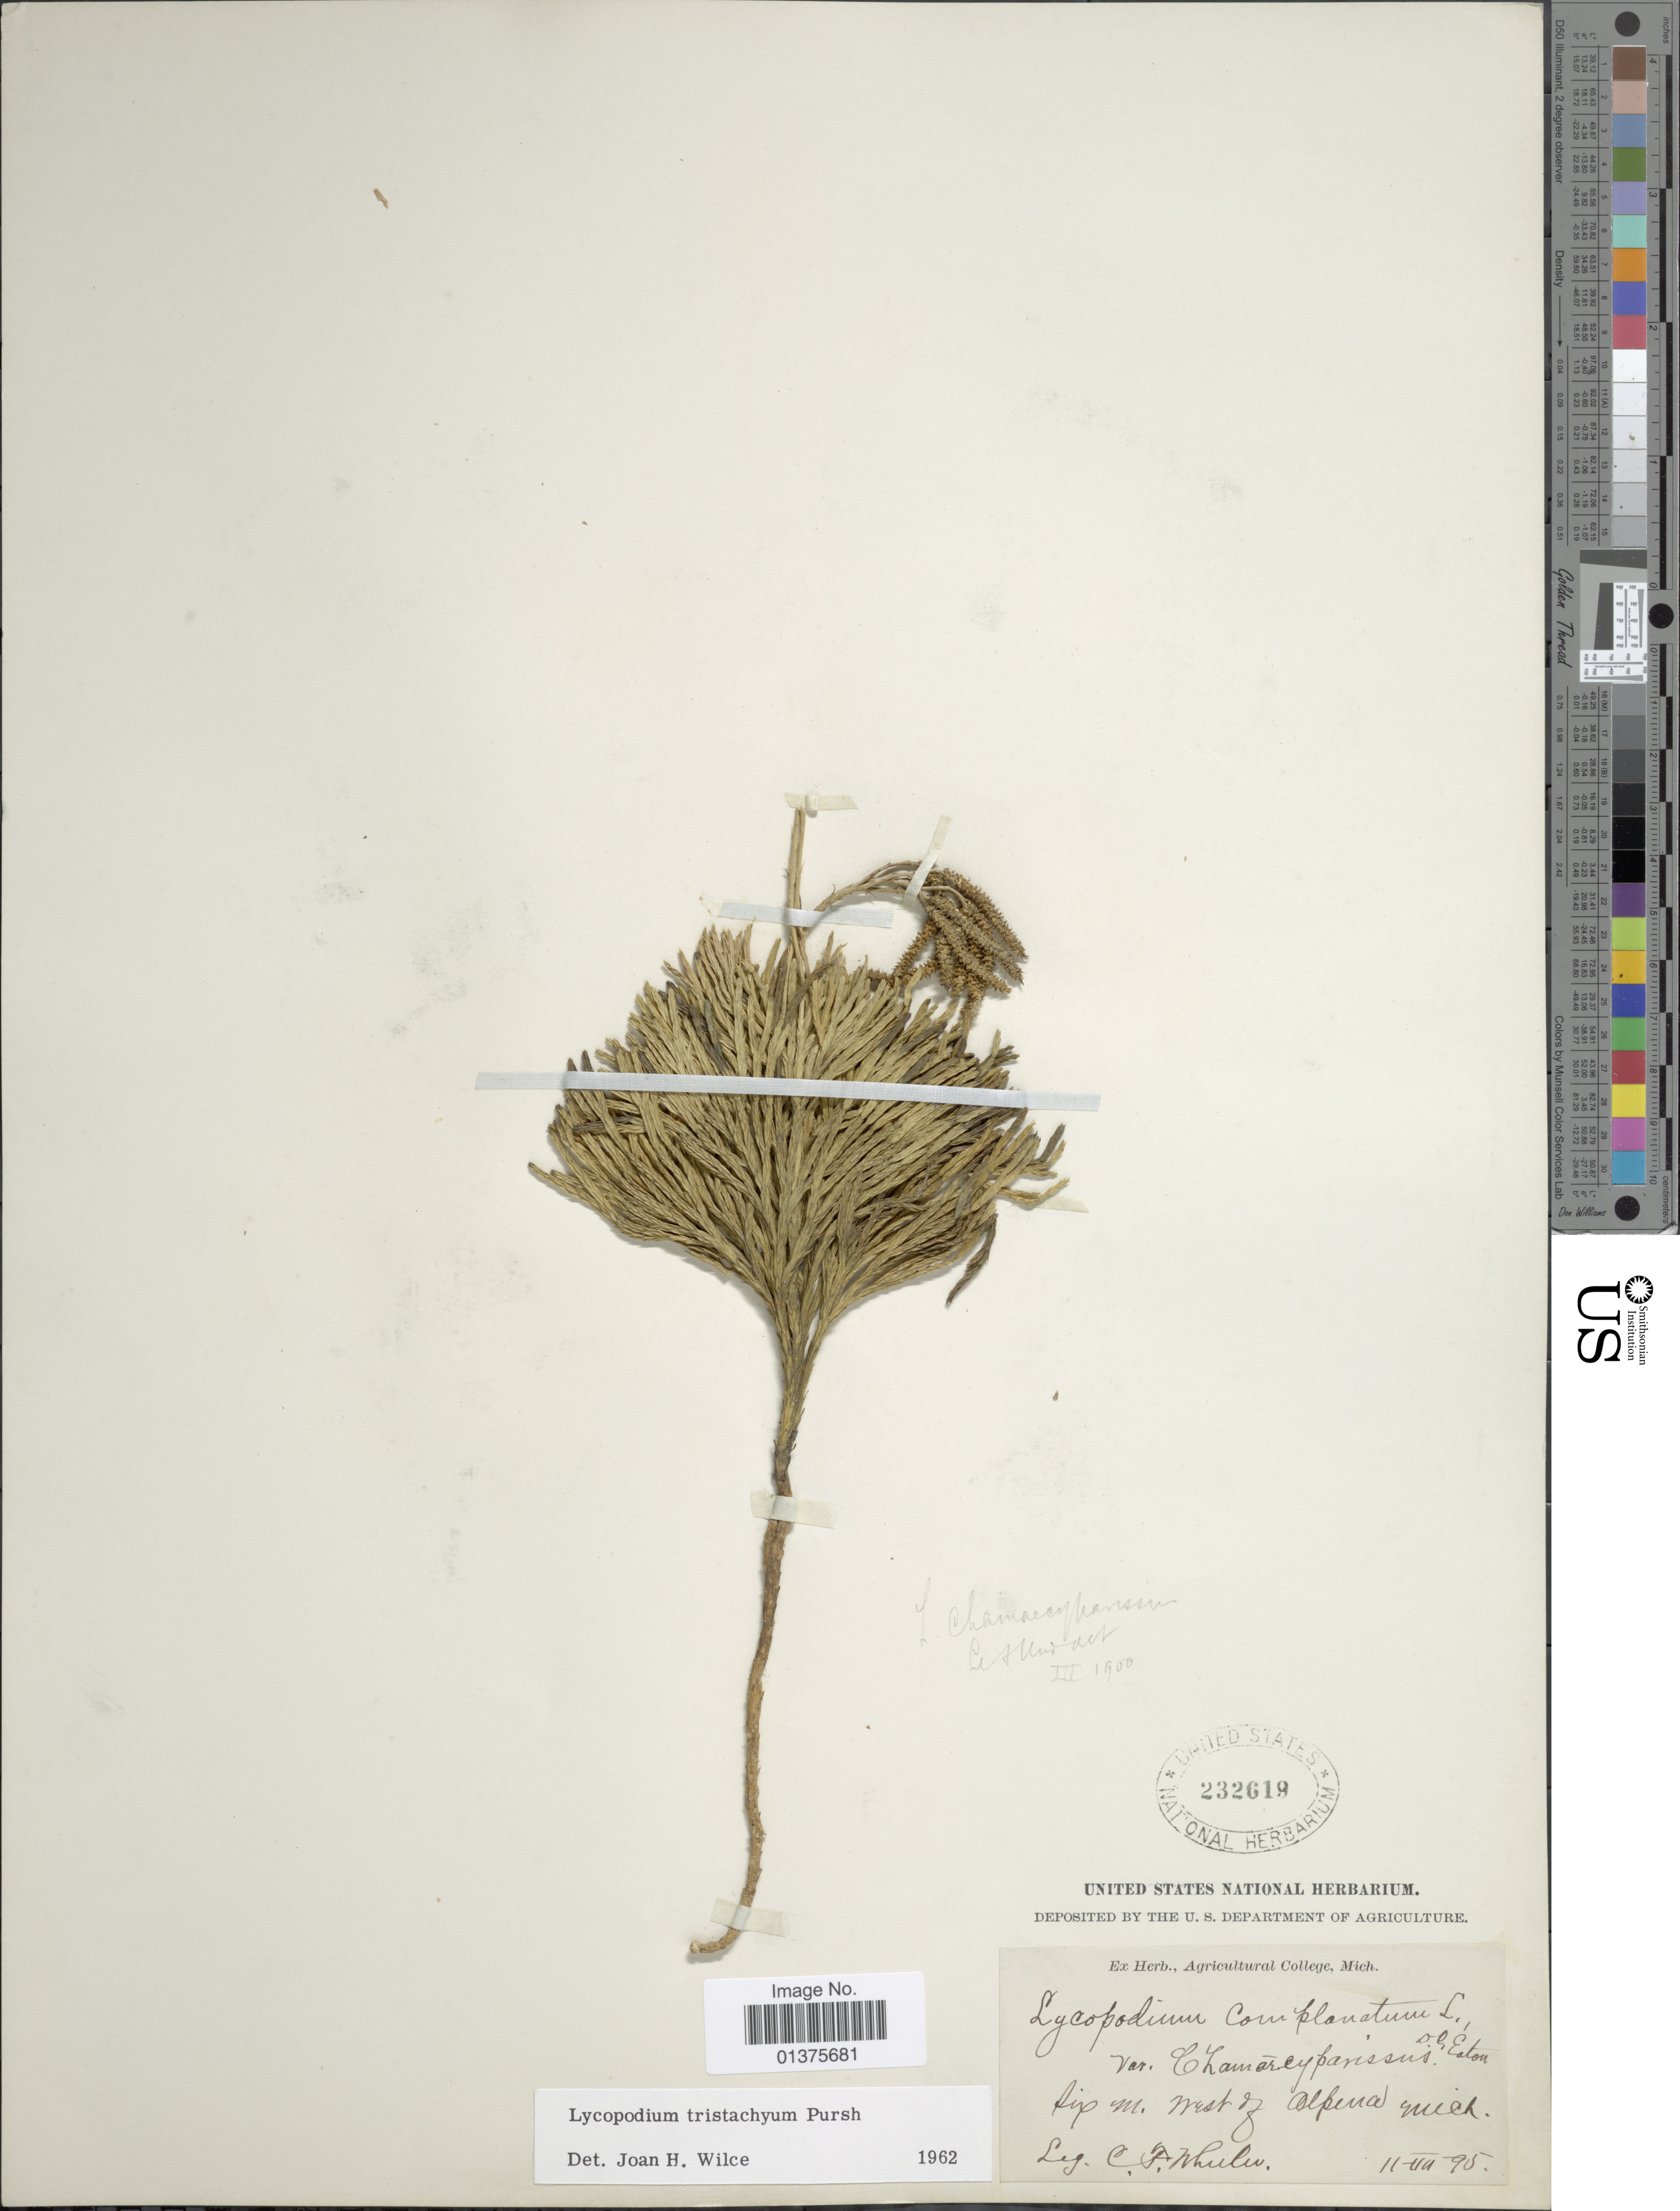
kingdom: Plantae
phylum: Tracheophyta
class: Lycopodiopsida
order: Lycopodiales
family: Lycopodiaceae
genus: Diphasiastrum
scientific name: Diphasiastrum tristachyum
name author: (Pursh) Holub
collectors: C. Wheeler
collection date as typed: Transcribed d/m/y: 11/7/95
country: United States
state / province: Michigan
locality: Six m. West of Alpena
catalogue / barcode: US 232619